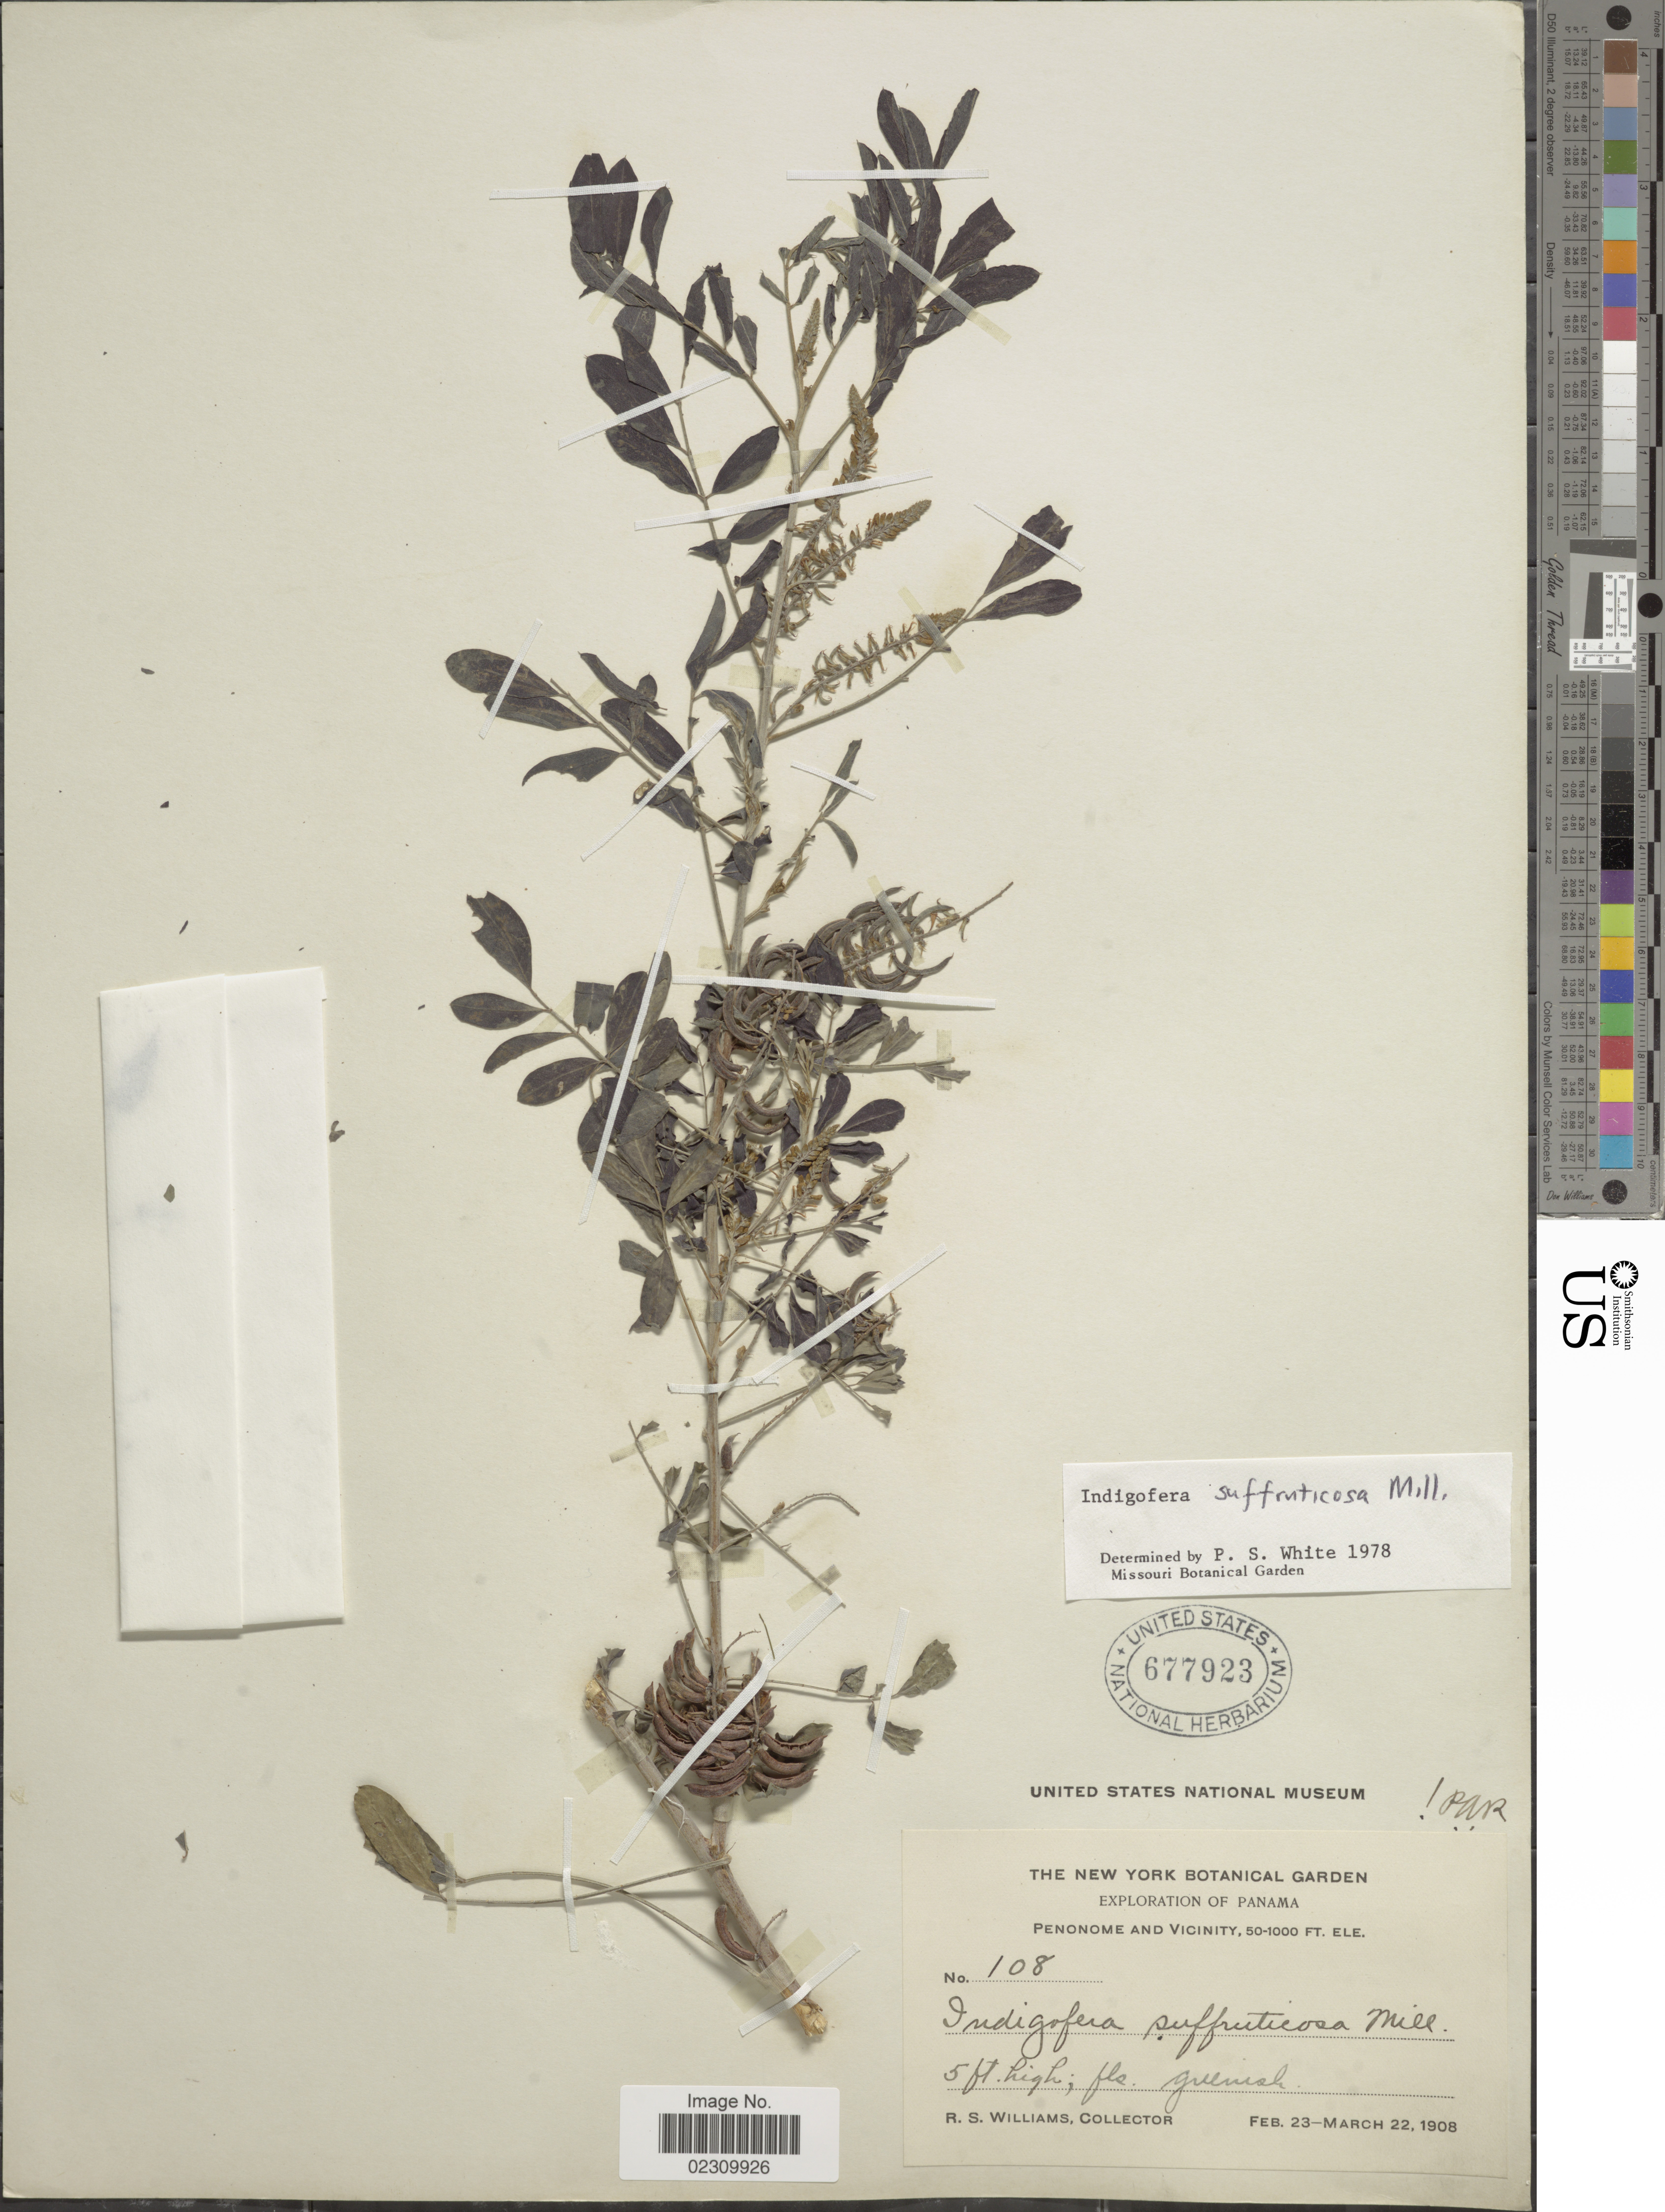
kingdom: Plantae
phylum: Tracheophyta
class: Magnoliopsida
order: Fabales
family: Fabaceae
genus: Indigofera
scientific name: Indigofera suffruticosa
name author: Mill.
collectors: R. S. Williams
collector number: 108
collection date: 1908-02-23/1908-03-22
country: Panama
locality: Penonome and vicinity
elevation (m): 15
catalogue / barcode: US 677923